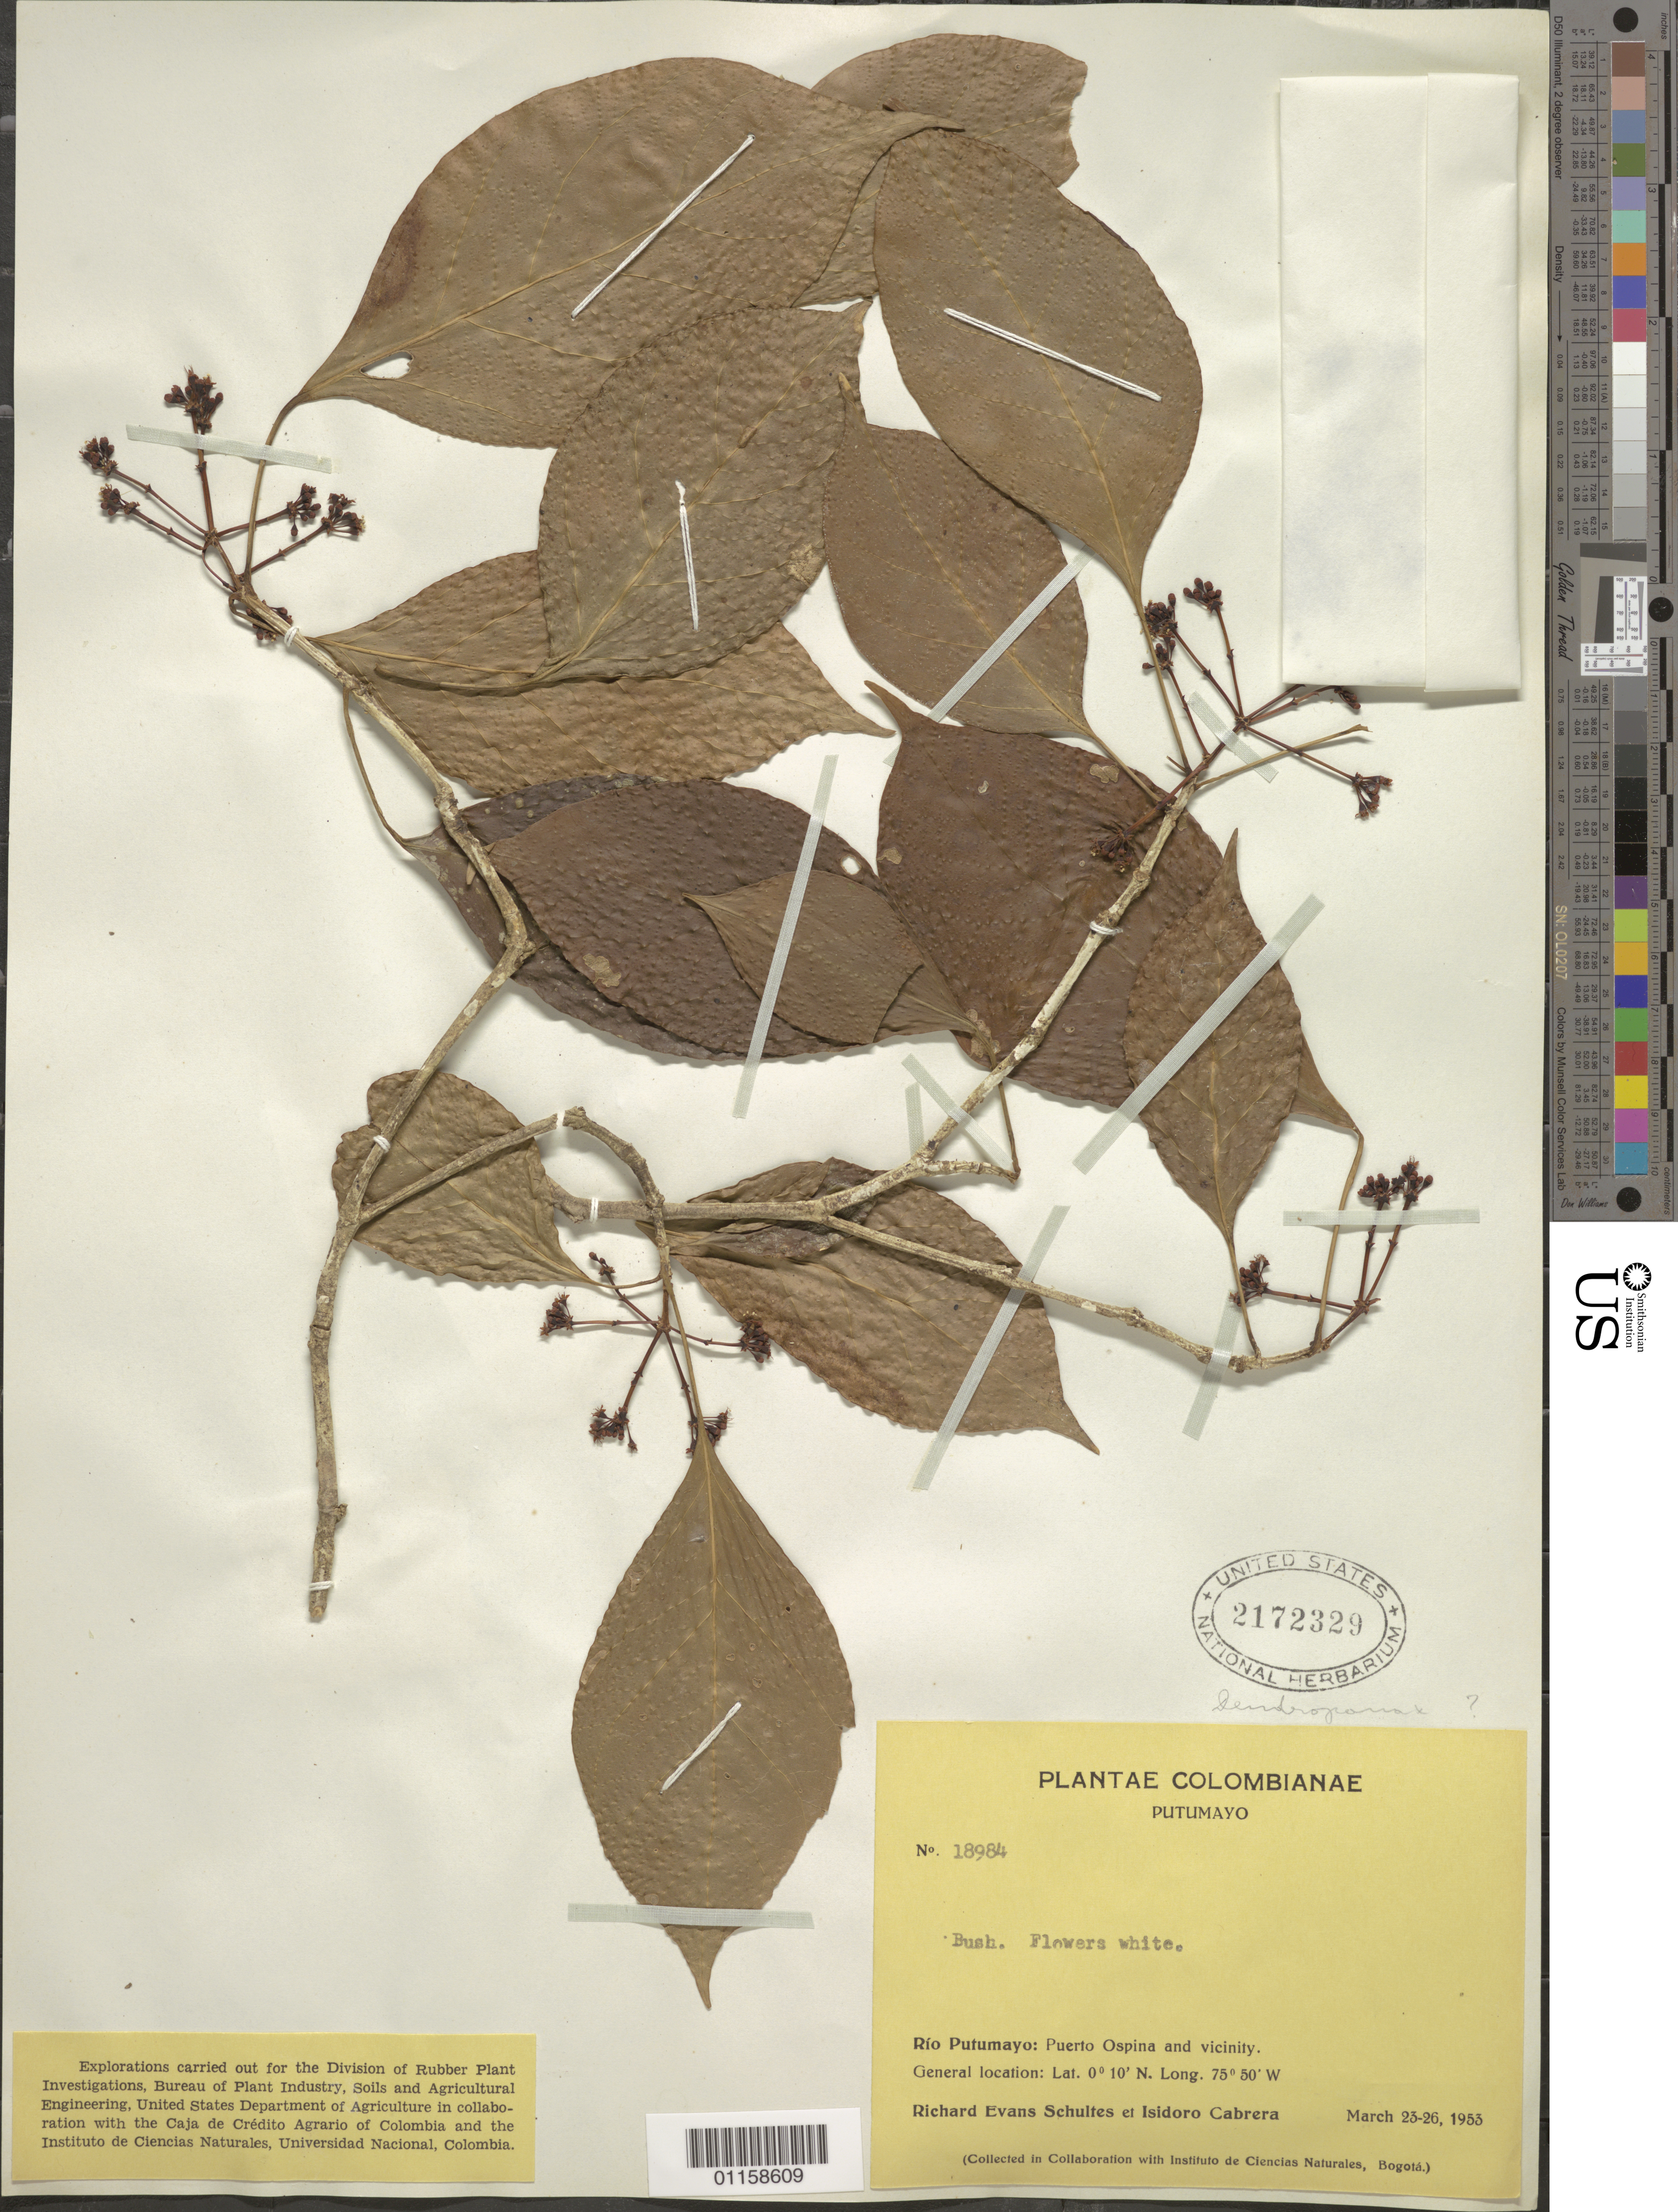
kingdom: Plantae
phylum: Tracheophyta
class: Magnoliopsida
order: Apiales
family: Araliaceae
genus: Dendropanax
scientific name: Dendropanax sp.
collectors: R. E. Schultes & I. Cabrera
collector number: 18984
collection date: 1953-03-25/1953-03-26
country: Colombia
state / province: Putumayo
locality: Rio Putumayo: Puerto Ospina and vicinity.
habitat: Bush.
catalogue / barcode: US 2172329